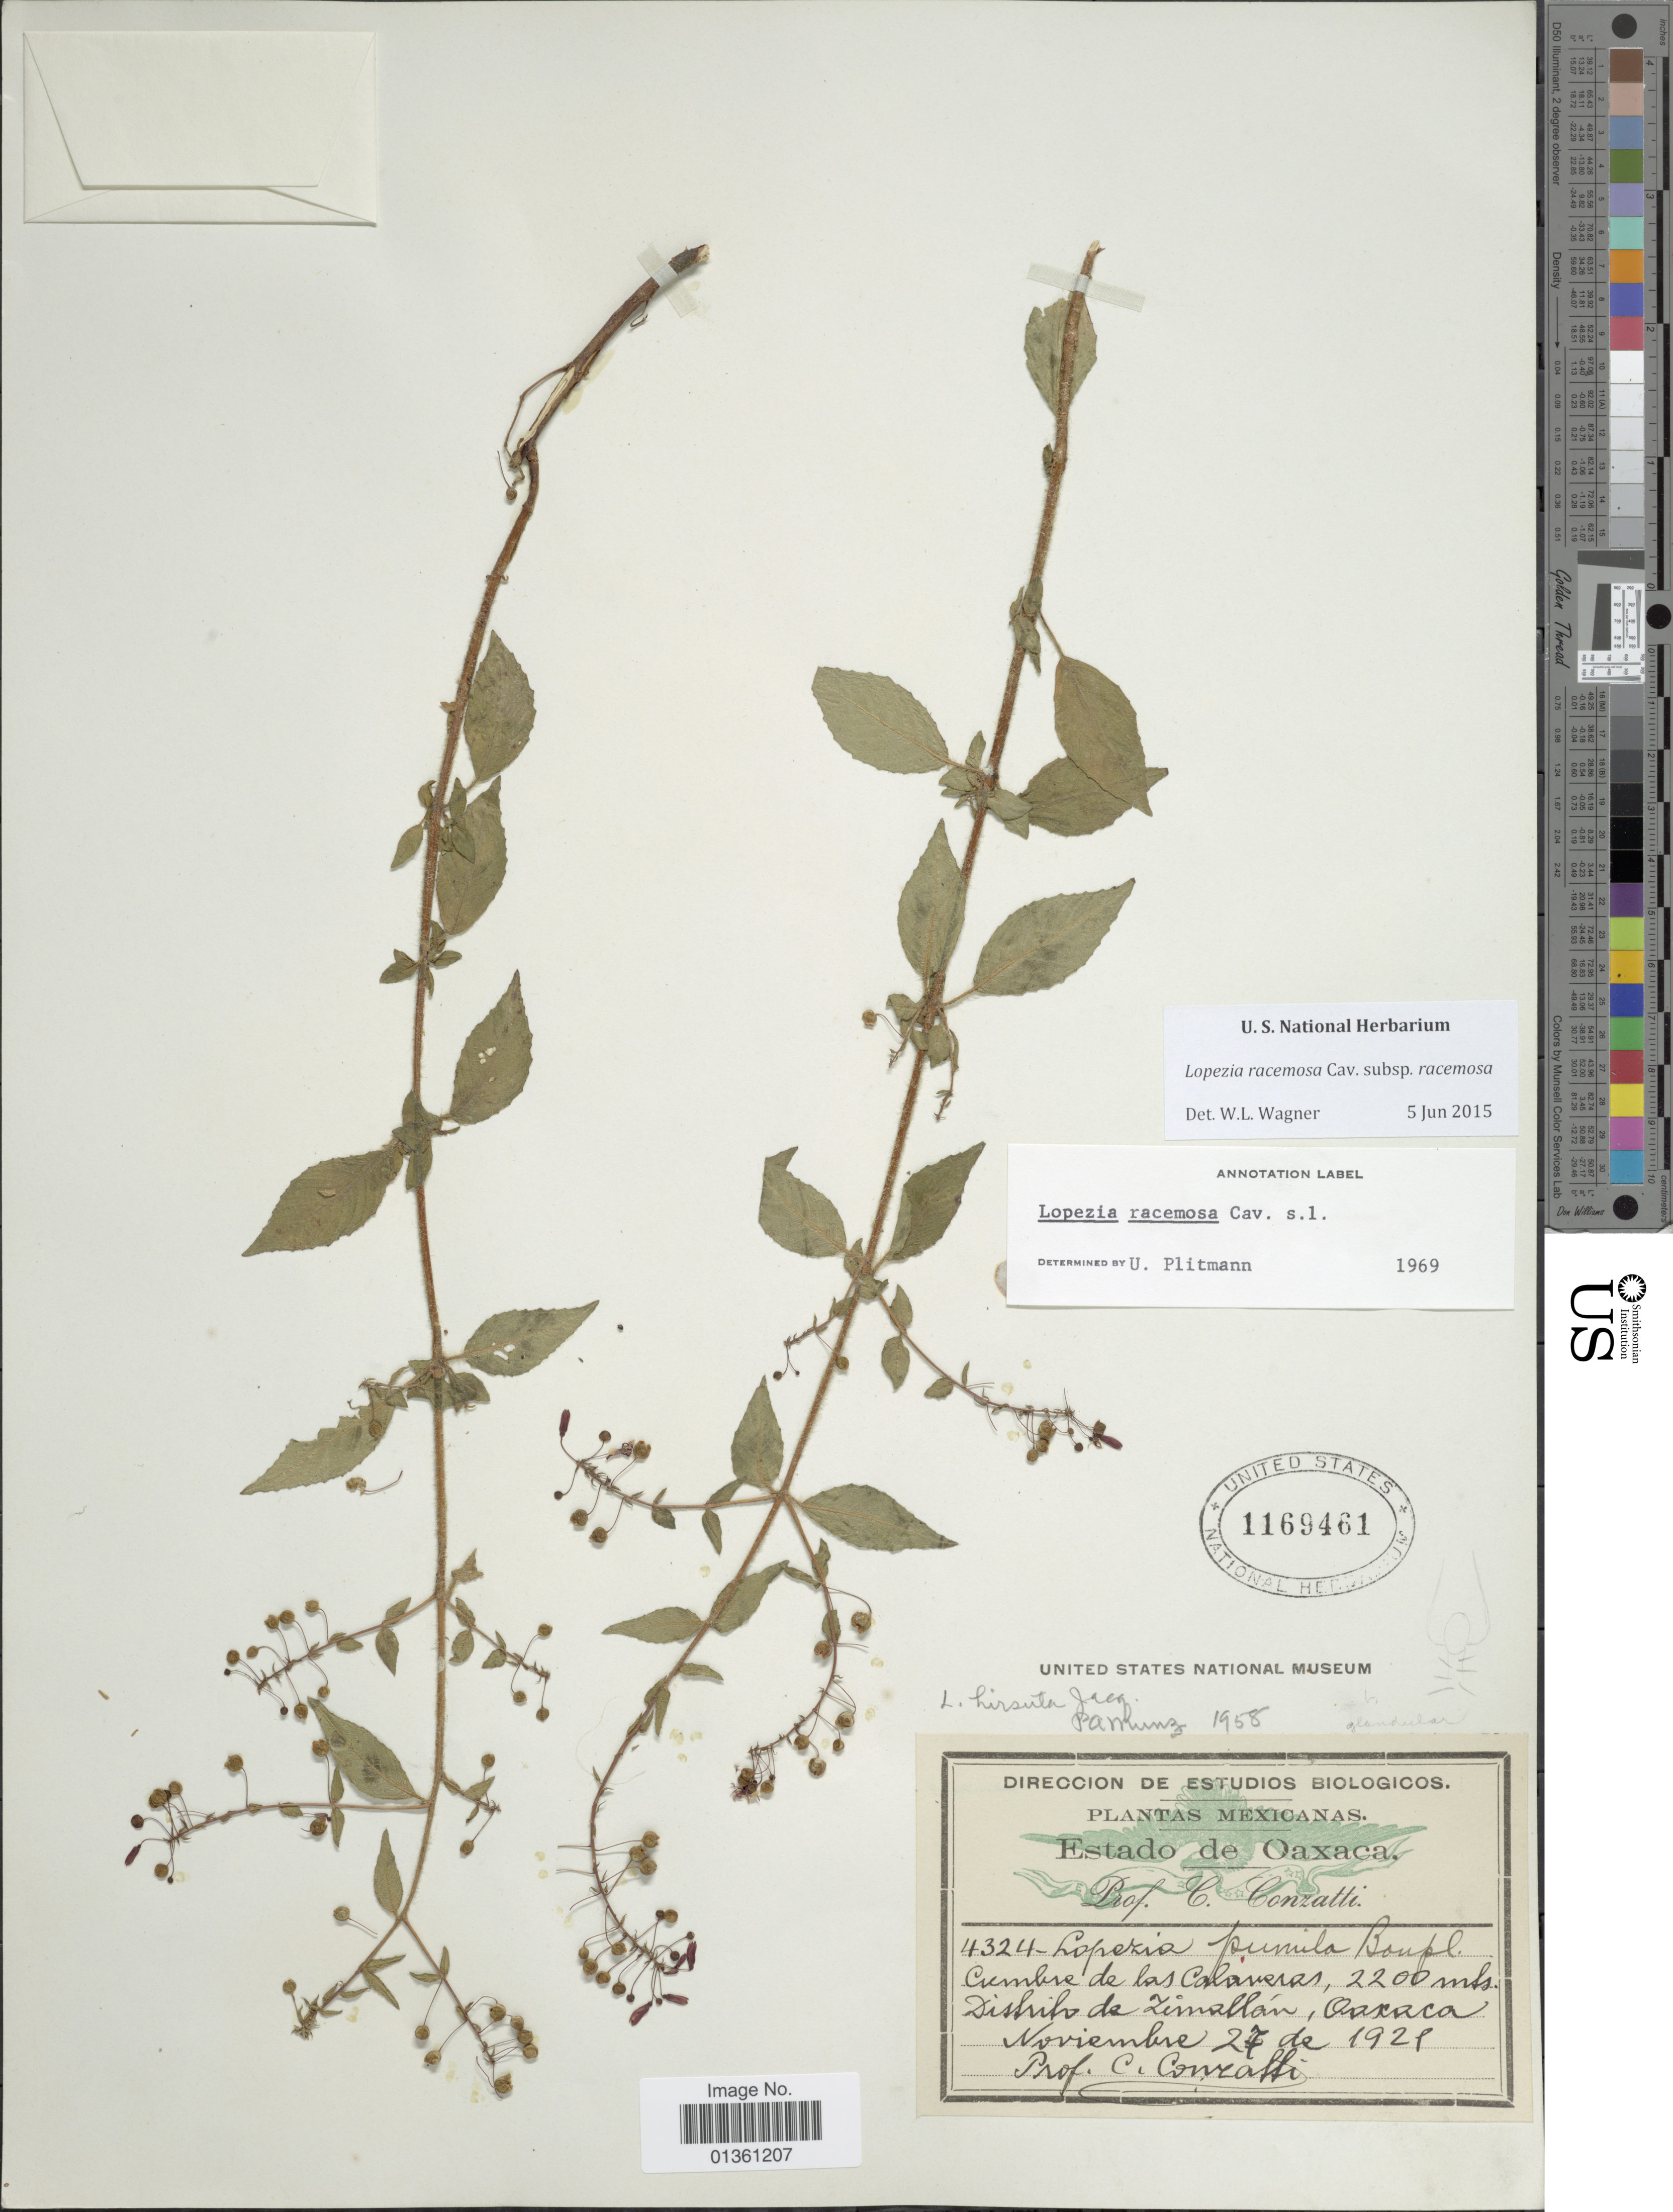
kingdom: Plantae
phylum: Tracheophyta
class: Magnoliopsida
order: Myrtales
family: Onagraceae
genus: Lopezia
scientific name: Lopezia racemosa subsp. racemosa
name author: Cav.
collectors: C. Conzatti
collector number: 4324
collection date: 1927-11-27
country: Mexico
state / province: Oaxaca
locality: Cumbre de las Calameras, Distrito de Zimallán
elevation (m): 2200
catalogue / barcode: US 1169461